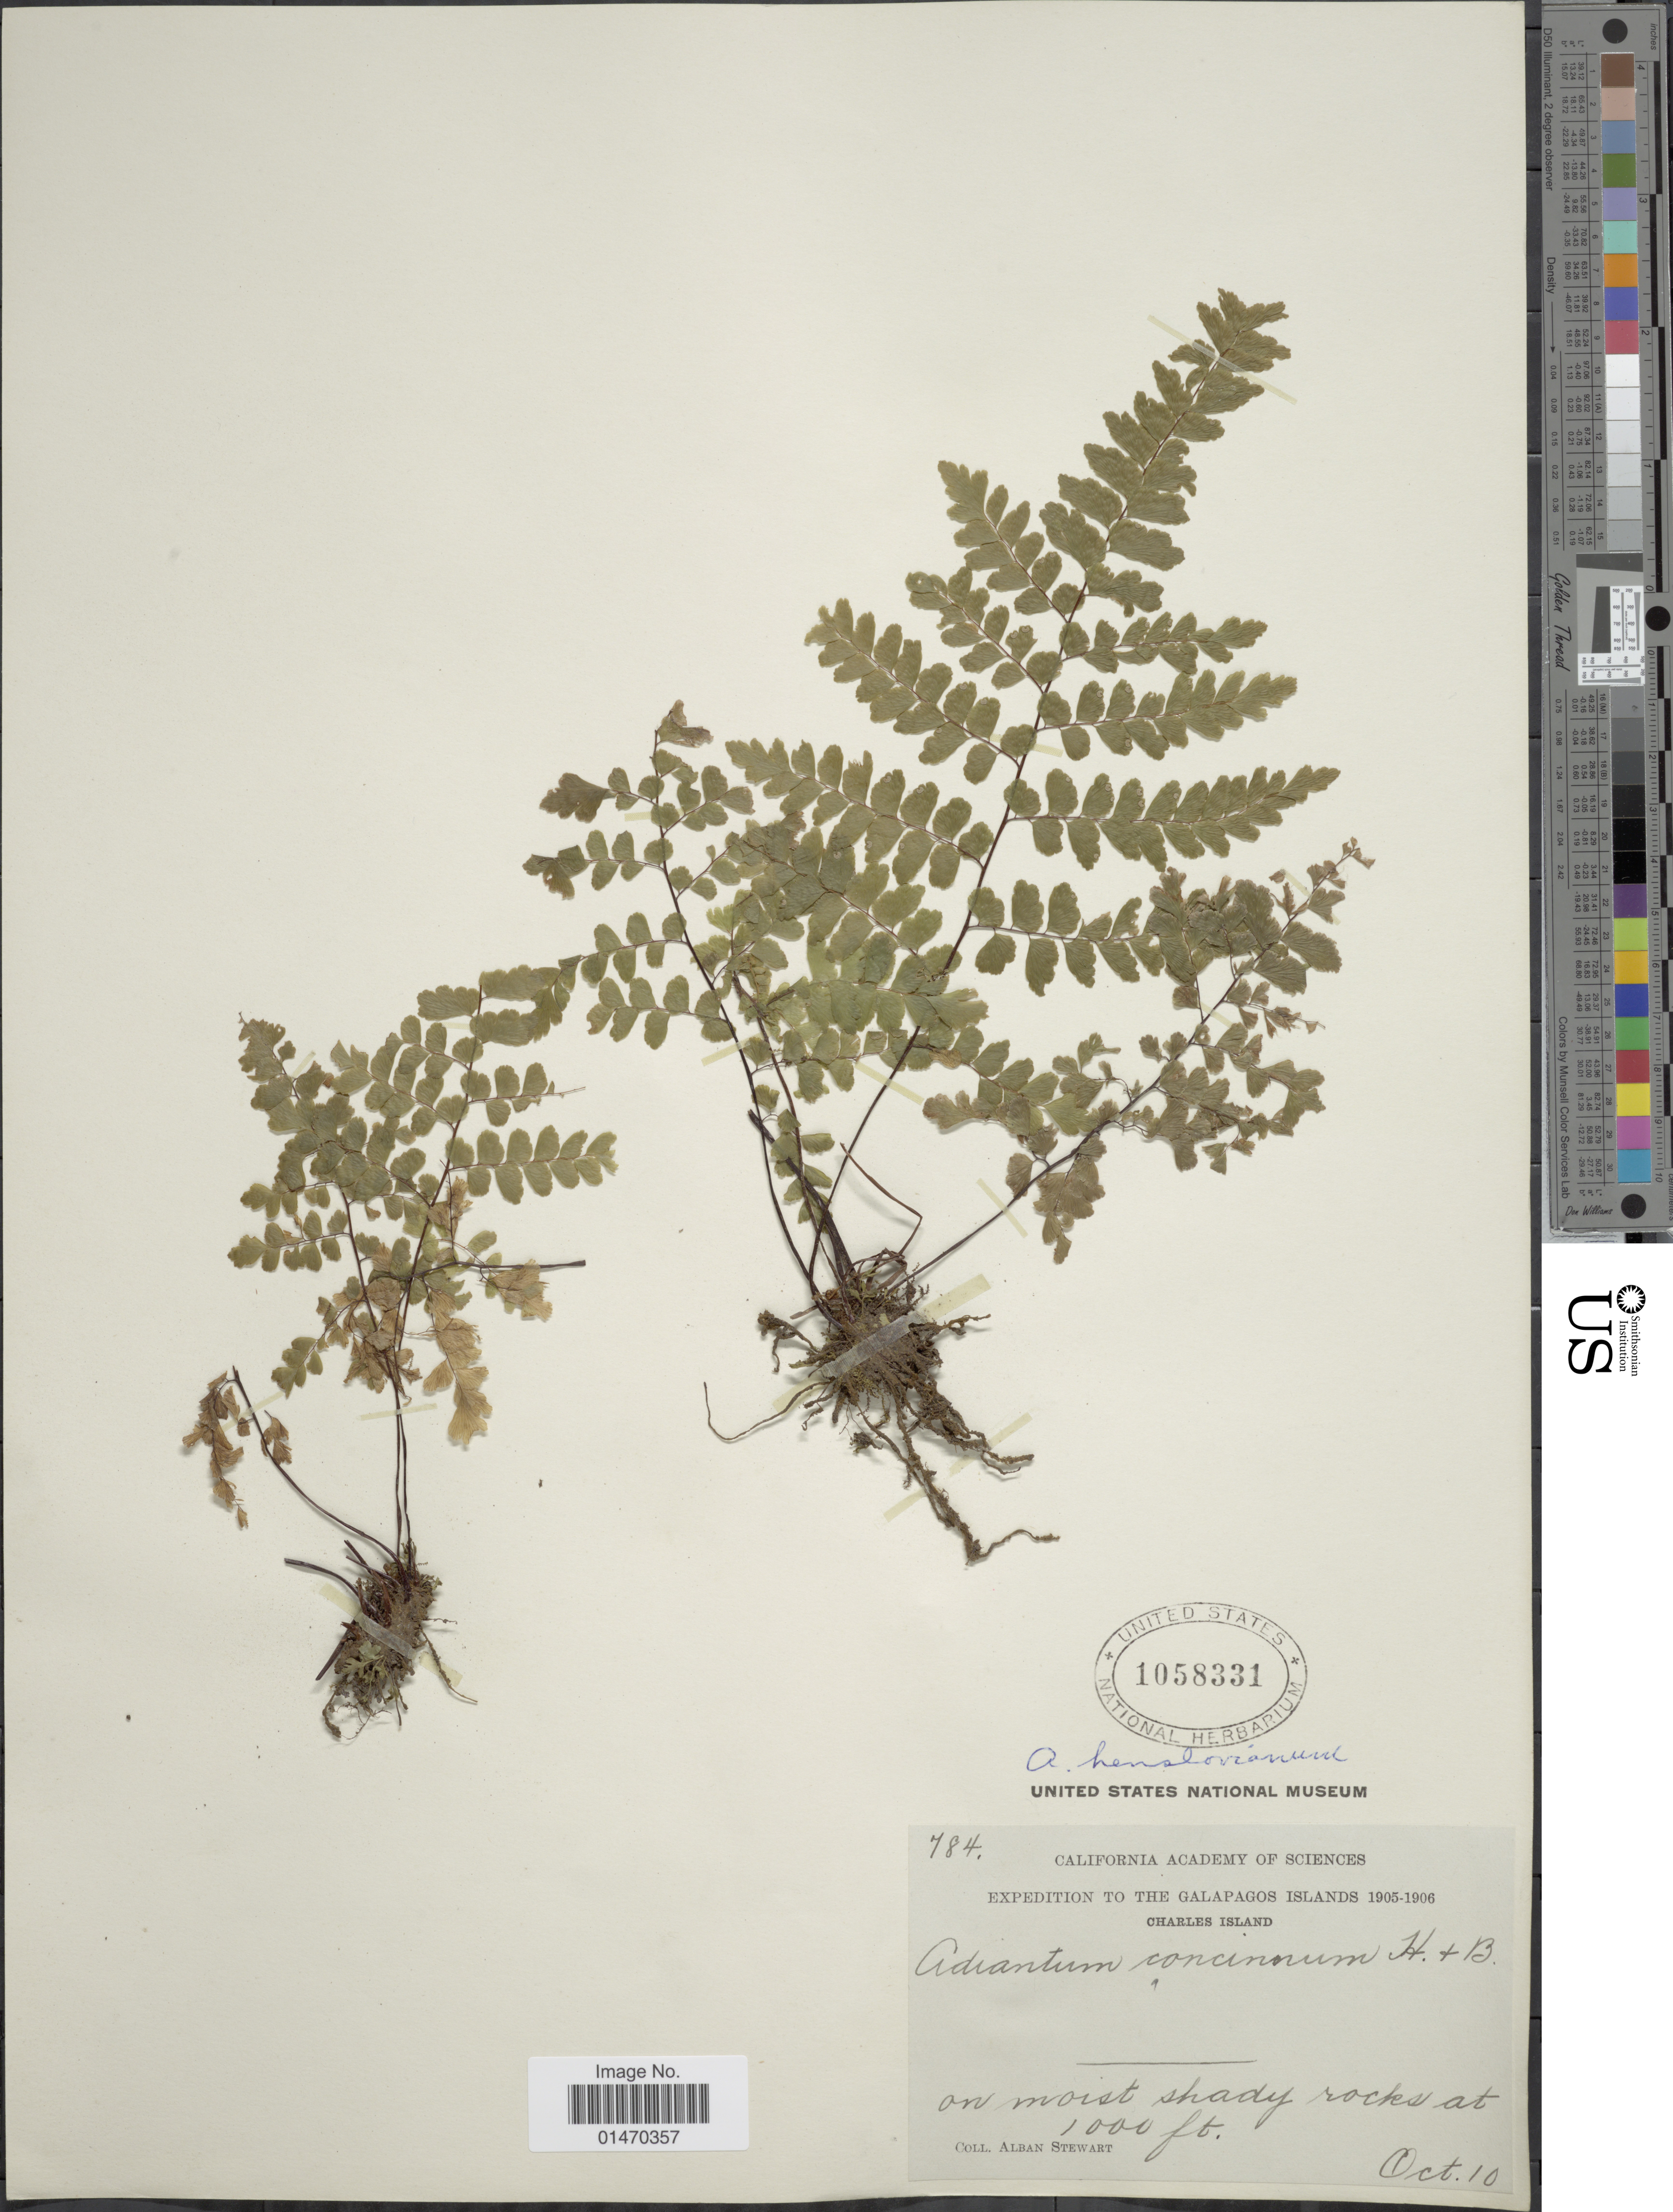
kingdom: Plantae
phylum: Tracheophyta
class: Polypodiopsida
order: Polypodiales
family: Pteridaceae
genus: Adiantum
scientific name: Adiantum henslovianum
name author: Hook. f.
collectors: A. Stewart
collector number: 784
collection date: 1905-10-10/1906-10-10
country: Ecuador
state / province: Colón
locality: The Galapagos Islands. Charles Island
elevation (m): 305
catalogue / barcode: US 1058331